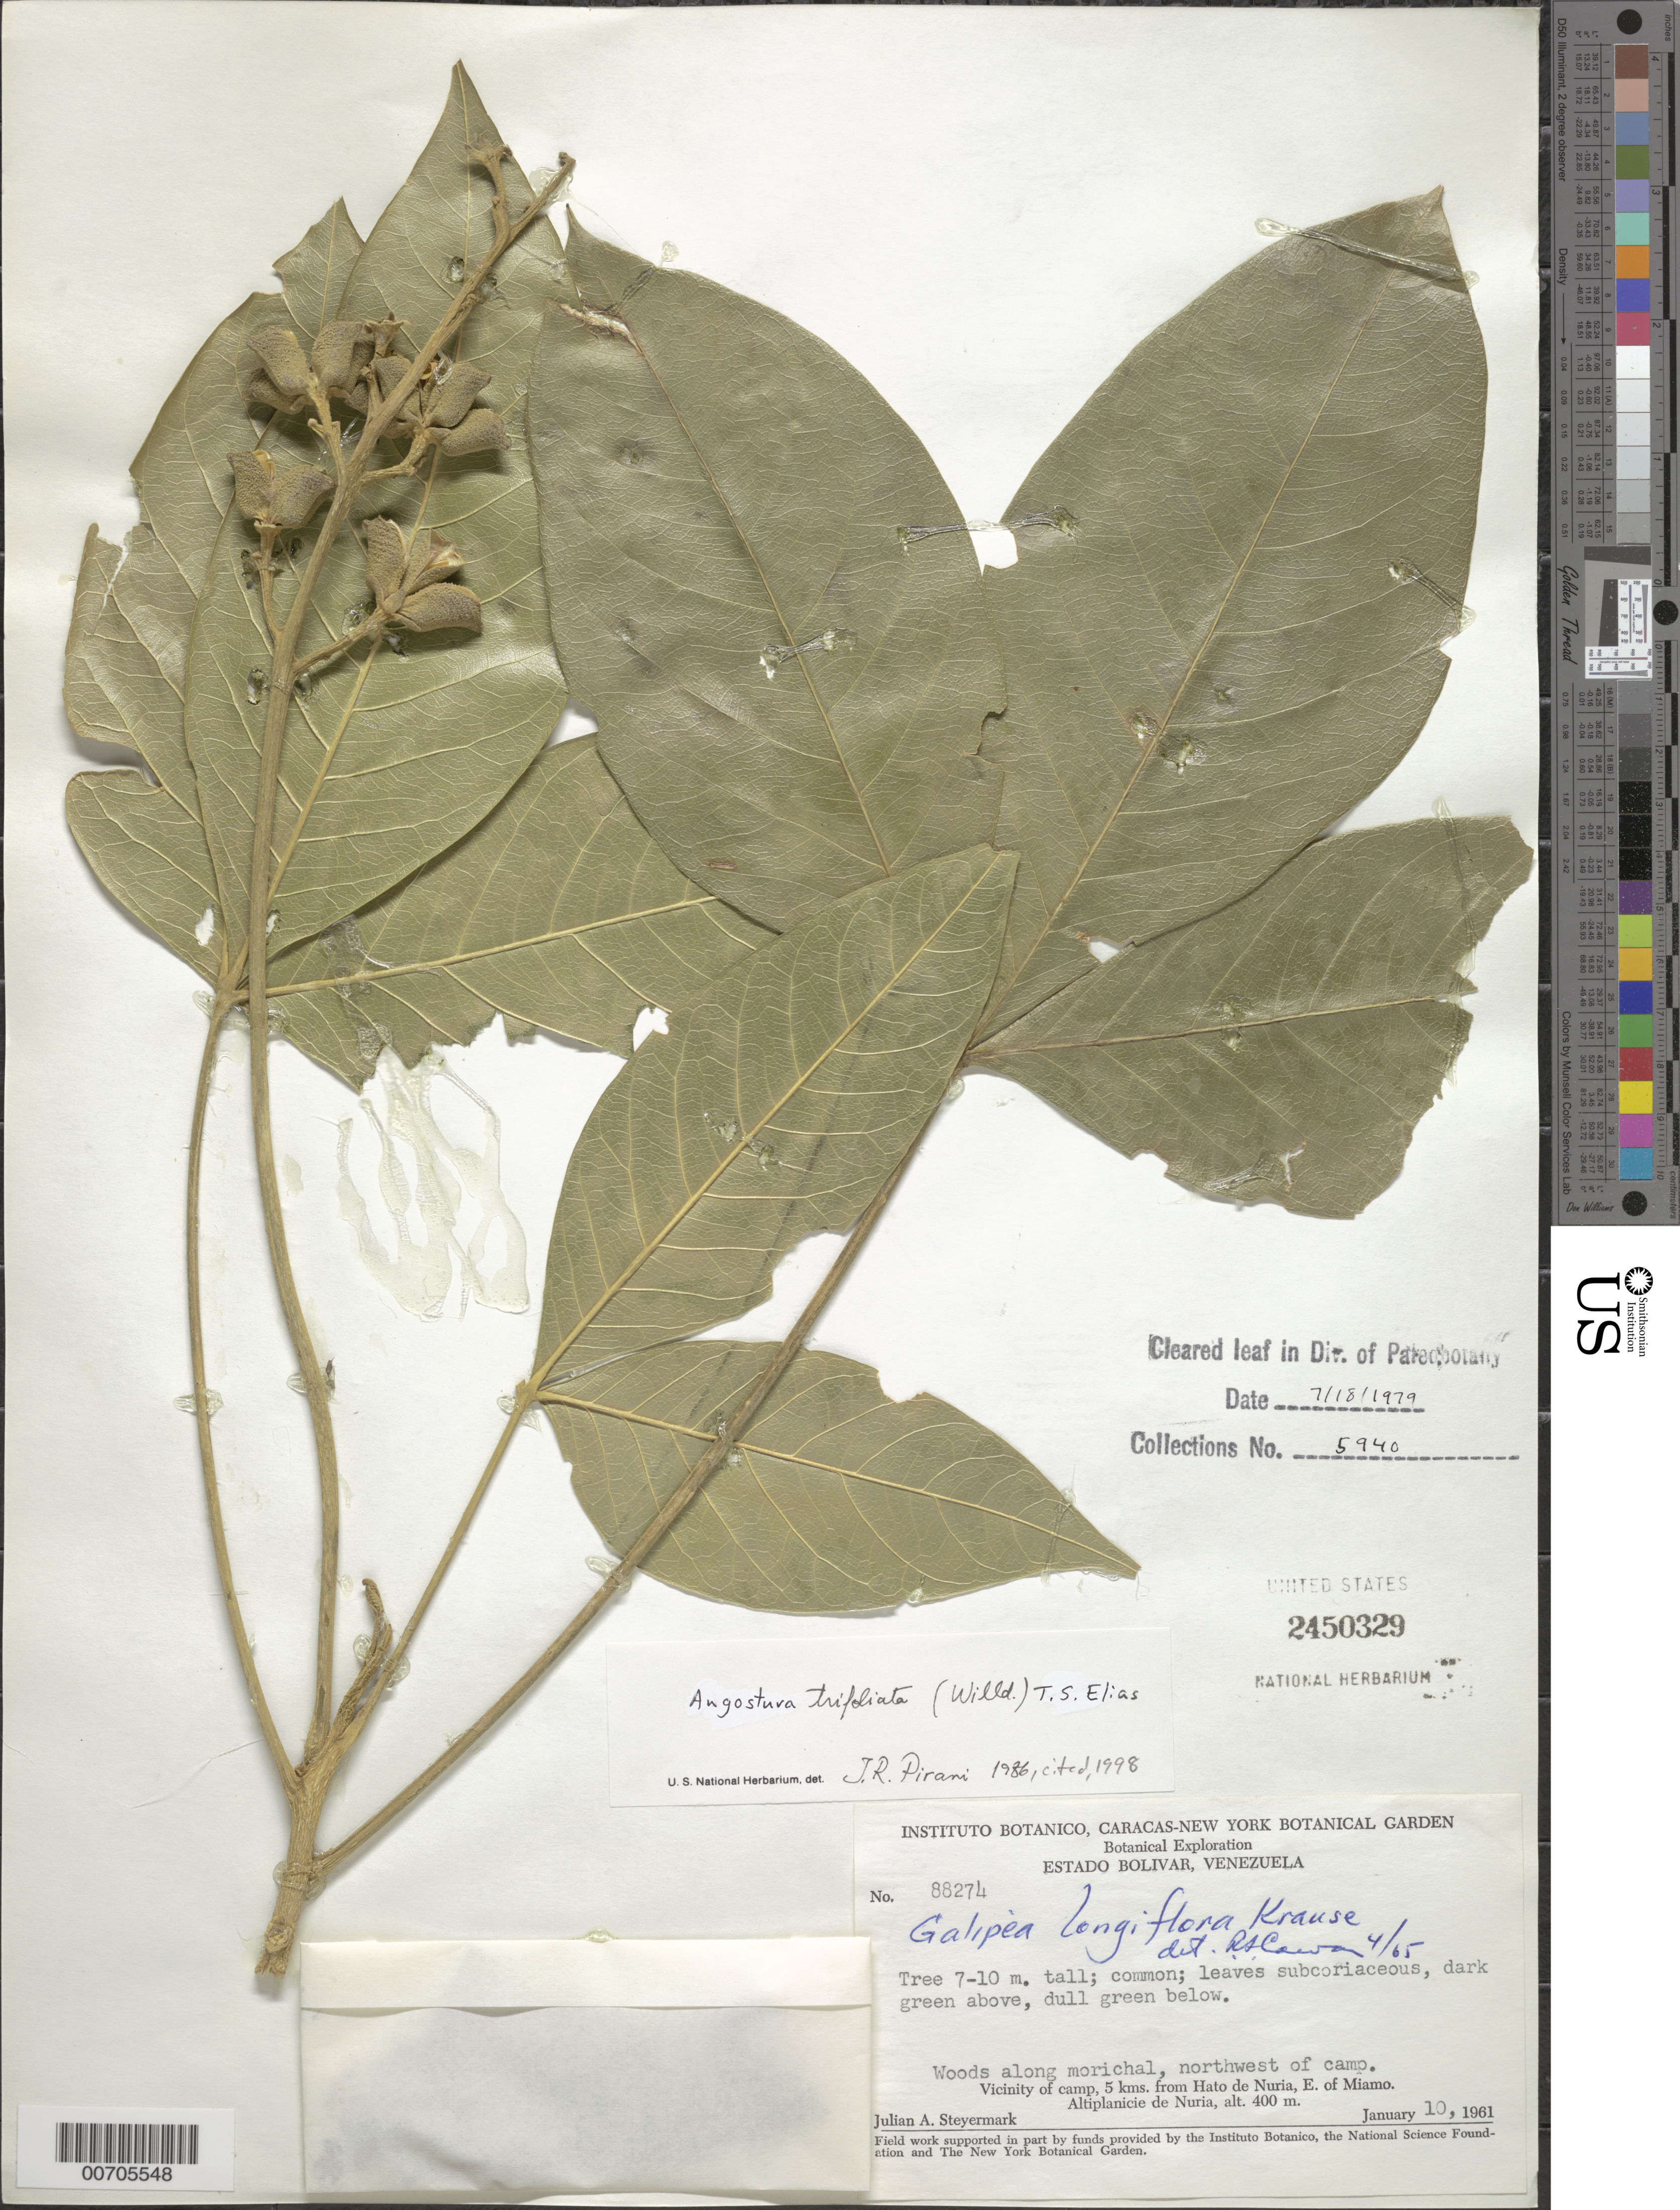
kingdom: Plantae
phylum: Tracheophyta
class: Magnoliopsida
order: Sapindales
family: Rutaceae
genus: Angostura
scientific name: Angostura trifoliata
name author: (Willd.) T.S. Elias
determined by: Pirani, J. R.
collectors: J. Steyermark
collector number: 88274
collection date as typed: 10-Jan-61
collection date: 1961-01-10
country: Venezuela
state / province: Bolívar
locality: Hato de Nuria, 5 km from; E of Miamo, Altiplanicie de Nuria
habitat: Woods along morichal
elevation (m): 400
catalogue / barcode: US 2450329